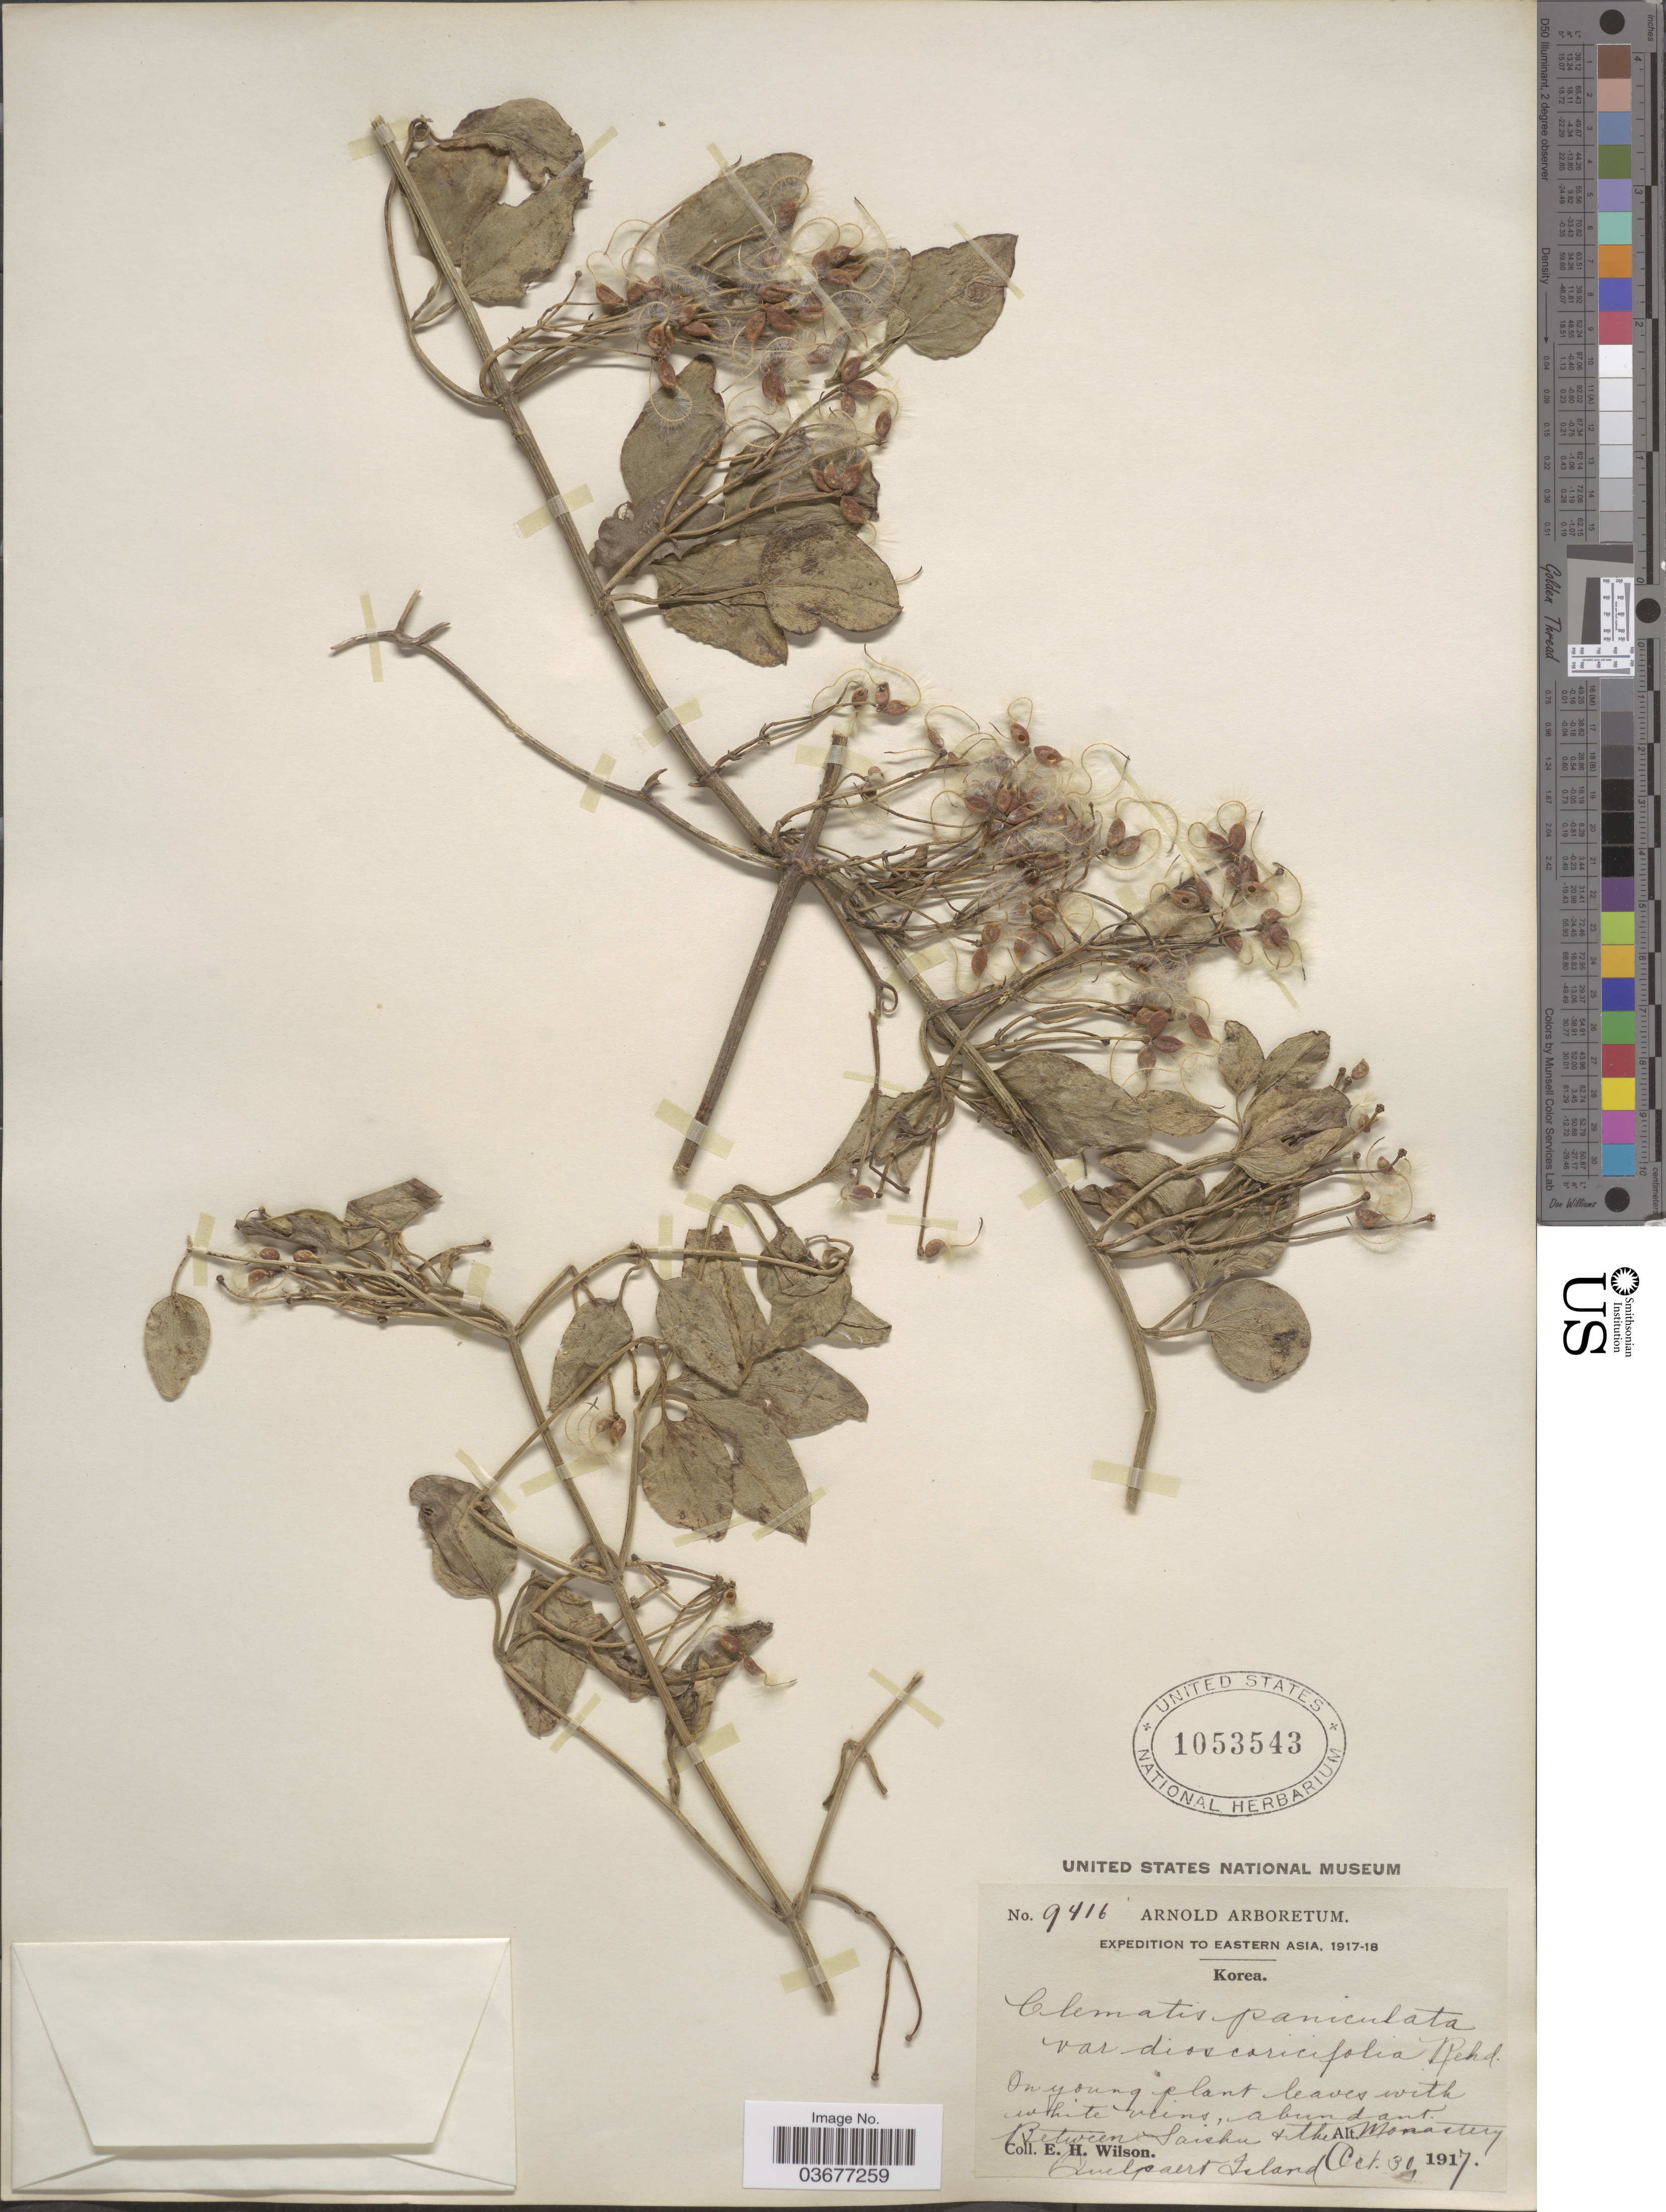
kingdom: Plantae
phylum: Tracheophyta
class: Magnoliopsida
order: Ranunculales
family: Ranunculaceae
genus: Clematis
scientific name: Clematis maximowicziana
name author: Franch. & Sav.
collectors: E. Wilson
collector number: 9416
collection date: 1917-10-30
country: South Korea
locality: Eastern Asia. Between Saishu and the Monastery. Quelpaert Island.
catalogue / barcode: US 1053543